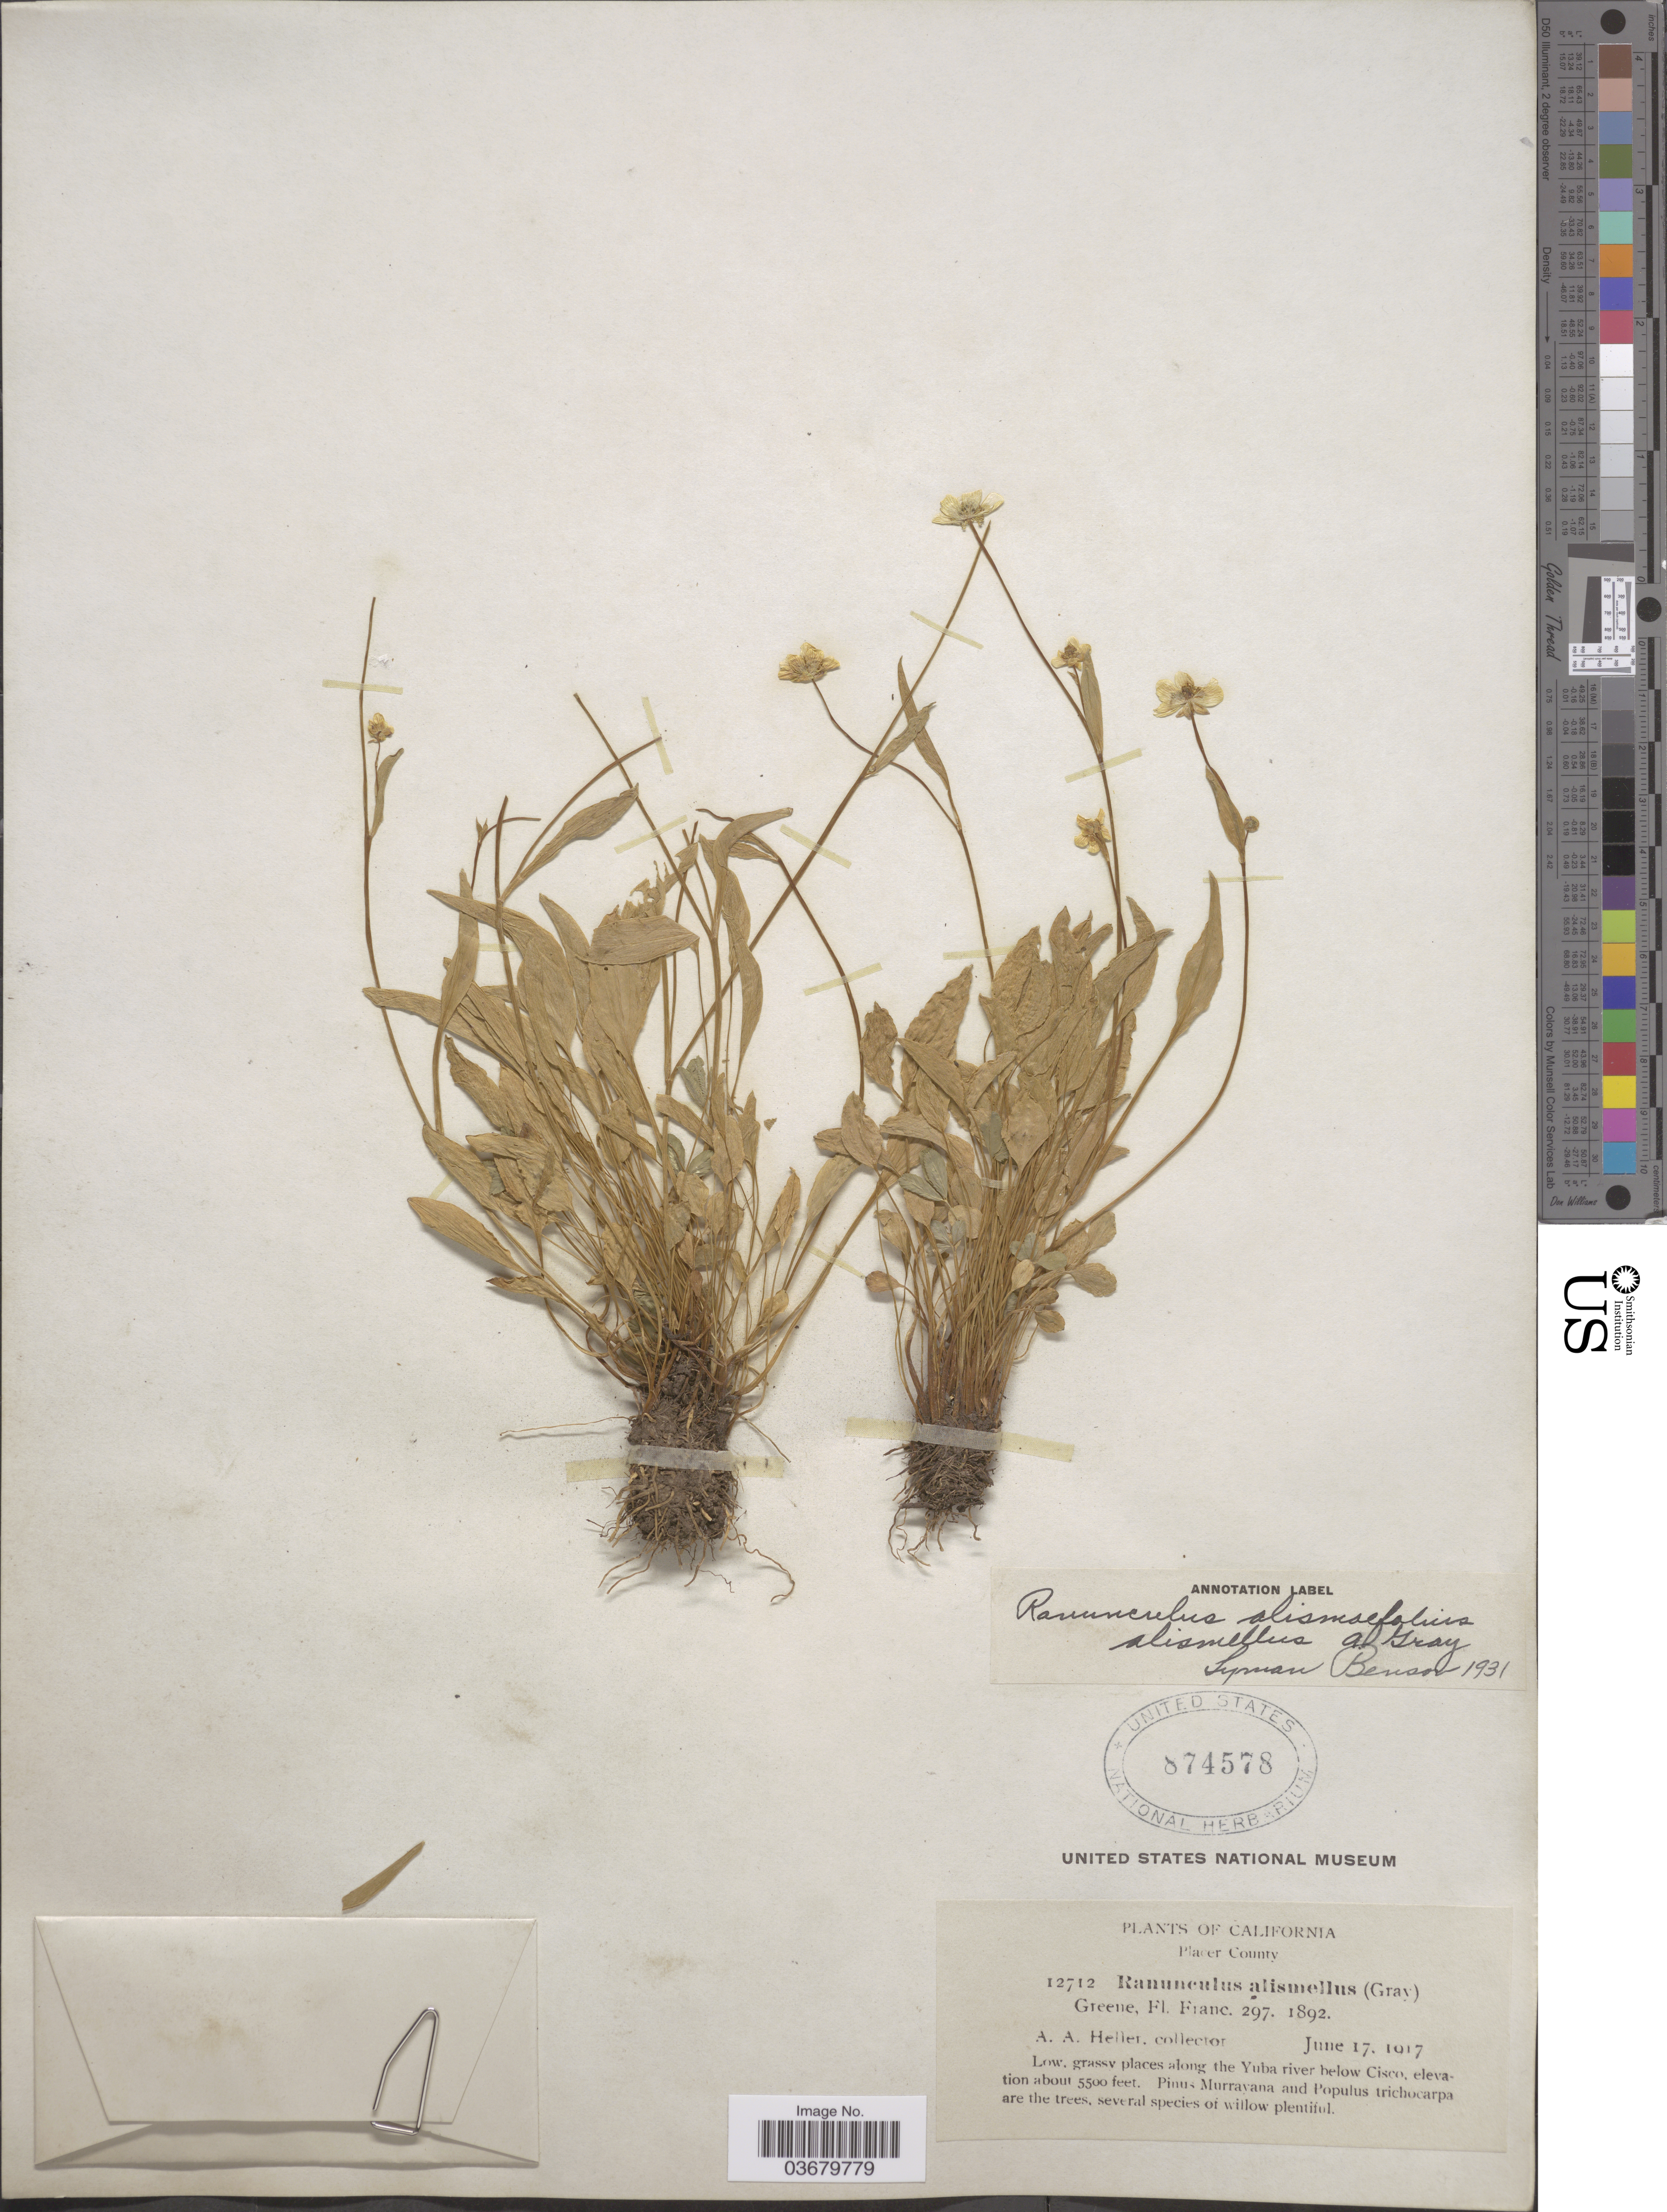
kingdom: Plantae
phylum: Tracheophyta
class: Magnoliopsida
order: Ranunculales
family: Ranunculaceae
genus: Ranunculus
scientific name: Ranunculus alismifolius var. alismellus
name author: A. Gray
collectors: A. A. Heller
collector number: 12712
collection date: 1917-06-17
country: United States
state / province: California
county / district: Placer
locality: Placer County. Along the Yuba river below Cisco.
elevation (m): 1676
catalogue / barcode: US 874578